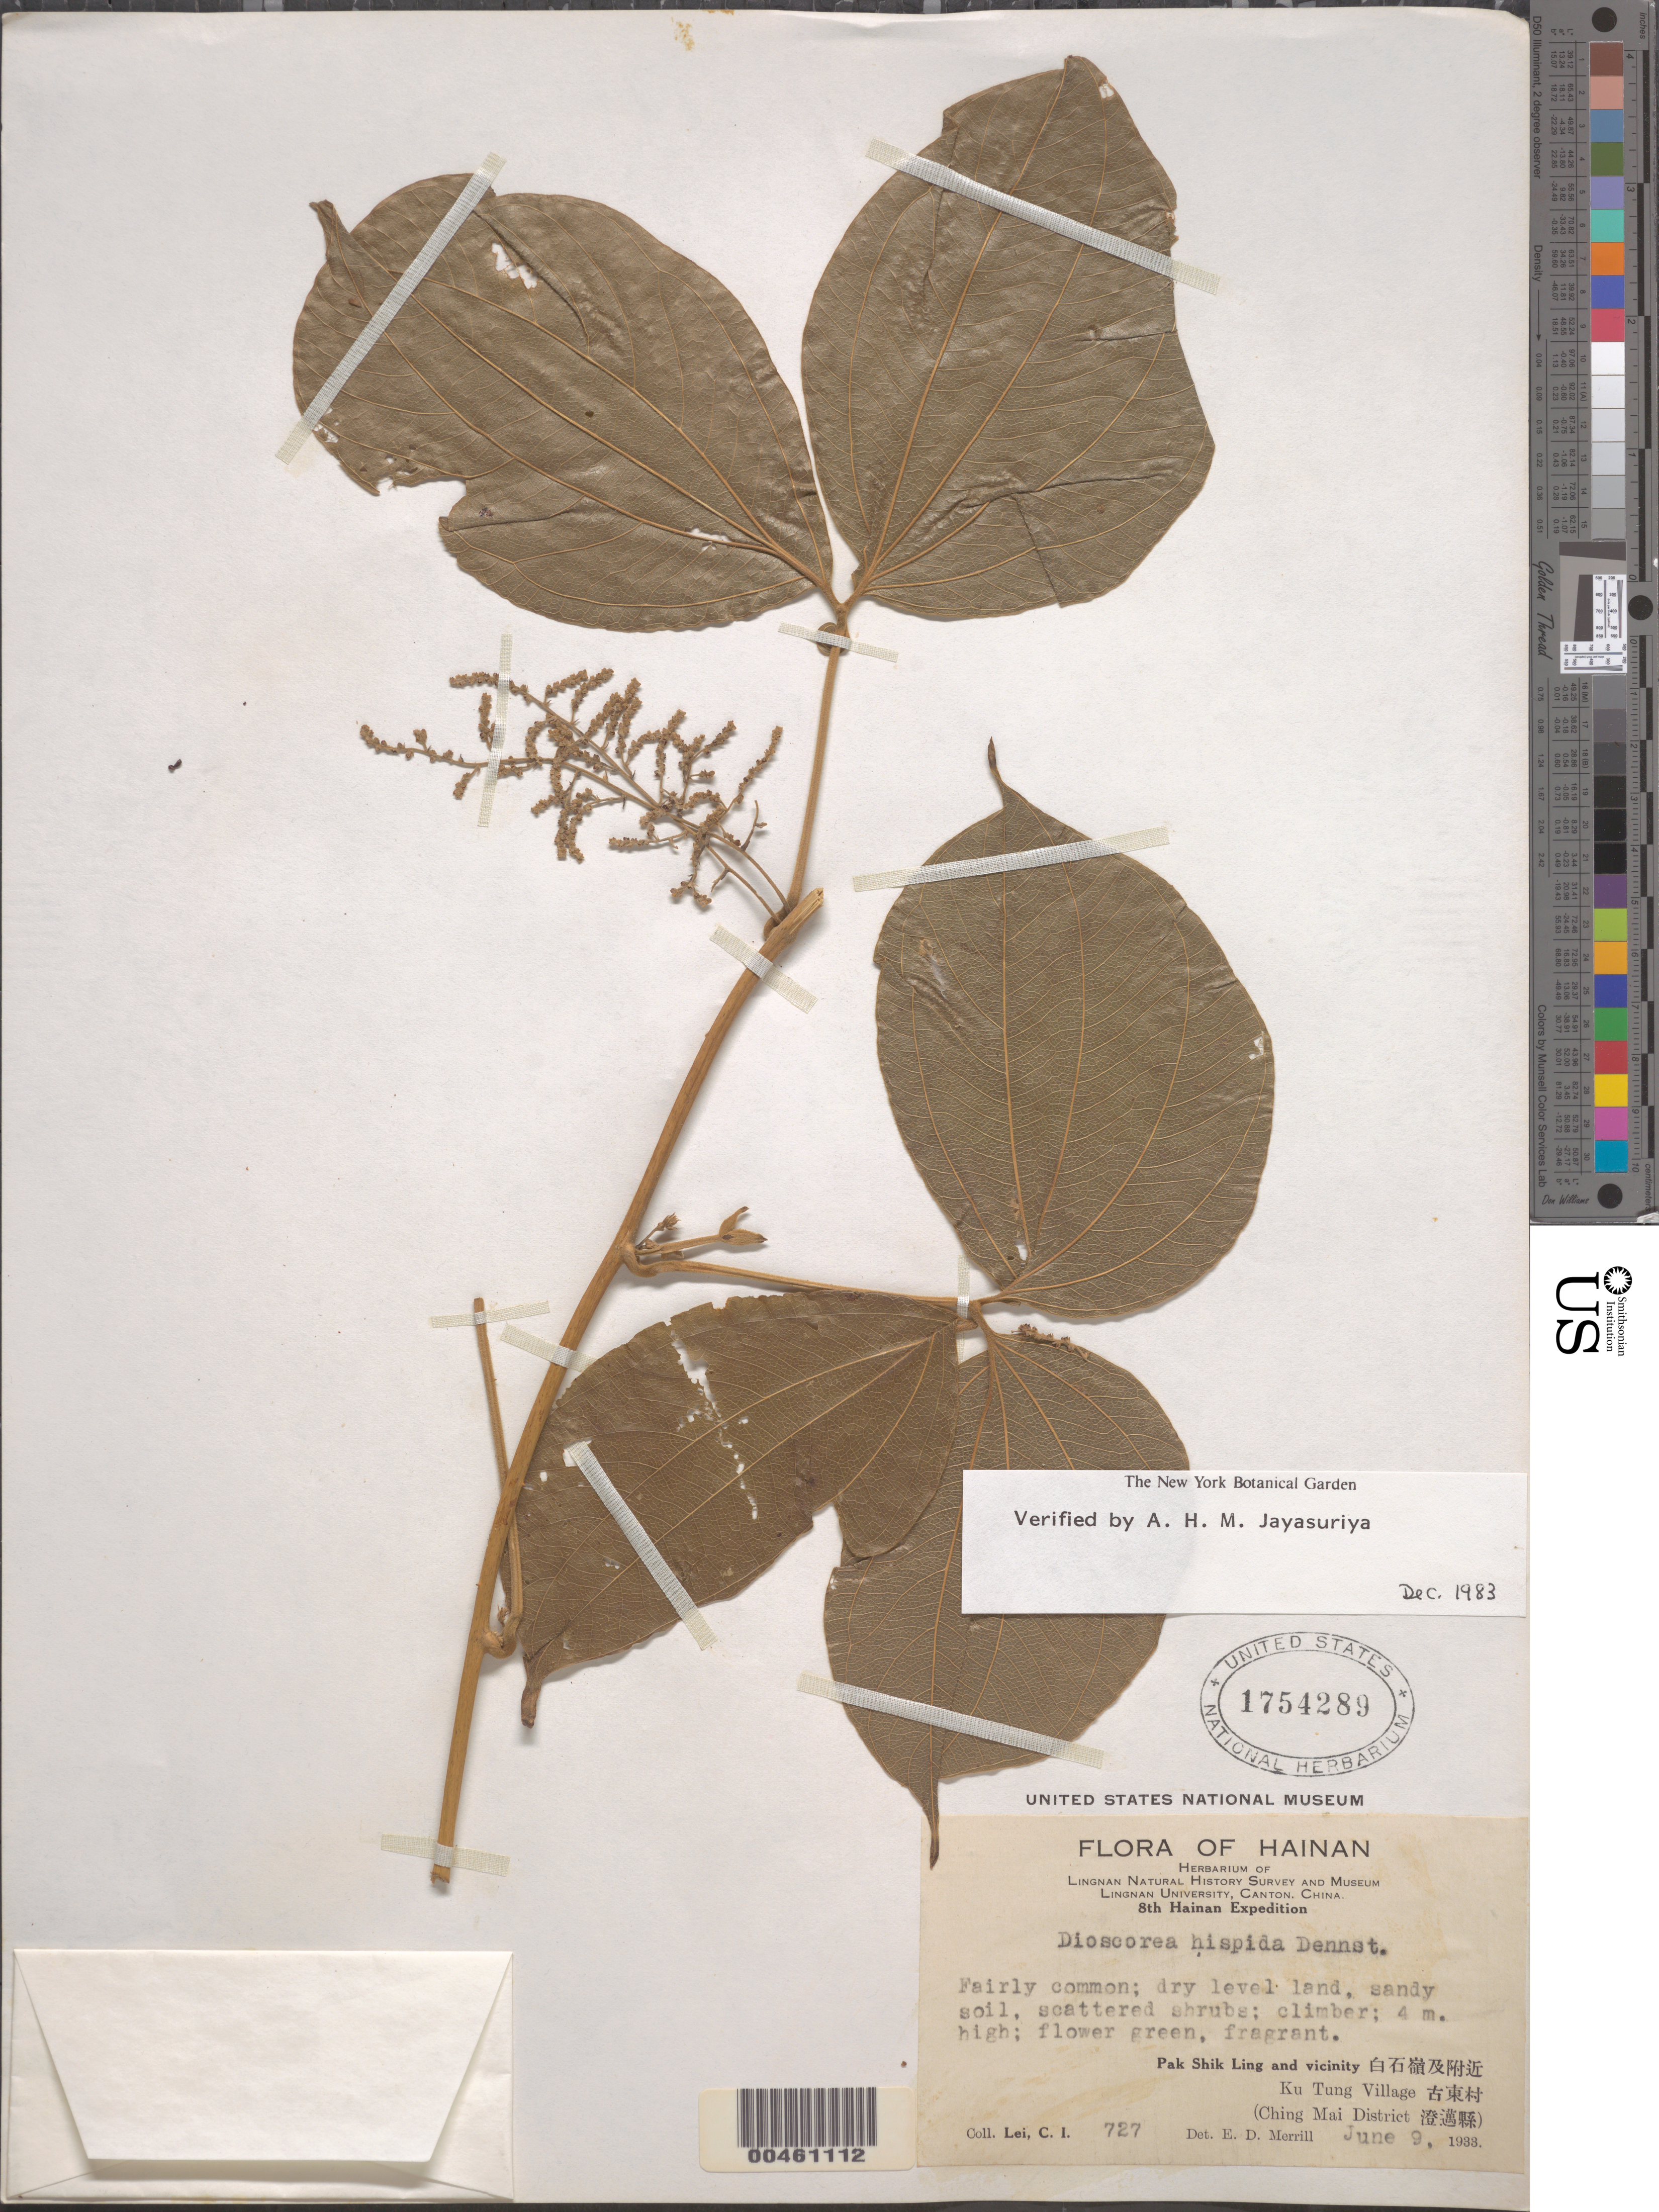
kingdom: Plantae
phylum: Tracheophyta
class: Liliopsida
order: Dioscoreales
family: Dioscoreaceae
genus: Dioscorea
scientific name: Dioscorea hispida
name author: Dennst.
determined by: Merrill, Elmer D.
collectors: C. I. Lei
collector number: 727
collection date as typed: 09 Jun 1933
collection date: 1933-06-09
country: China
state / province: Hainan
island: Hainan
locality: Pak Shik Ling and vicinity, Ku Tung Village, (Ching Mai District)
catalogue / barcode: US 1754289